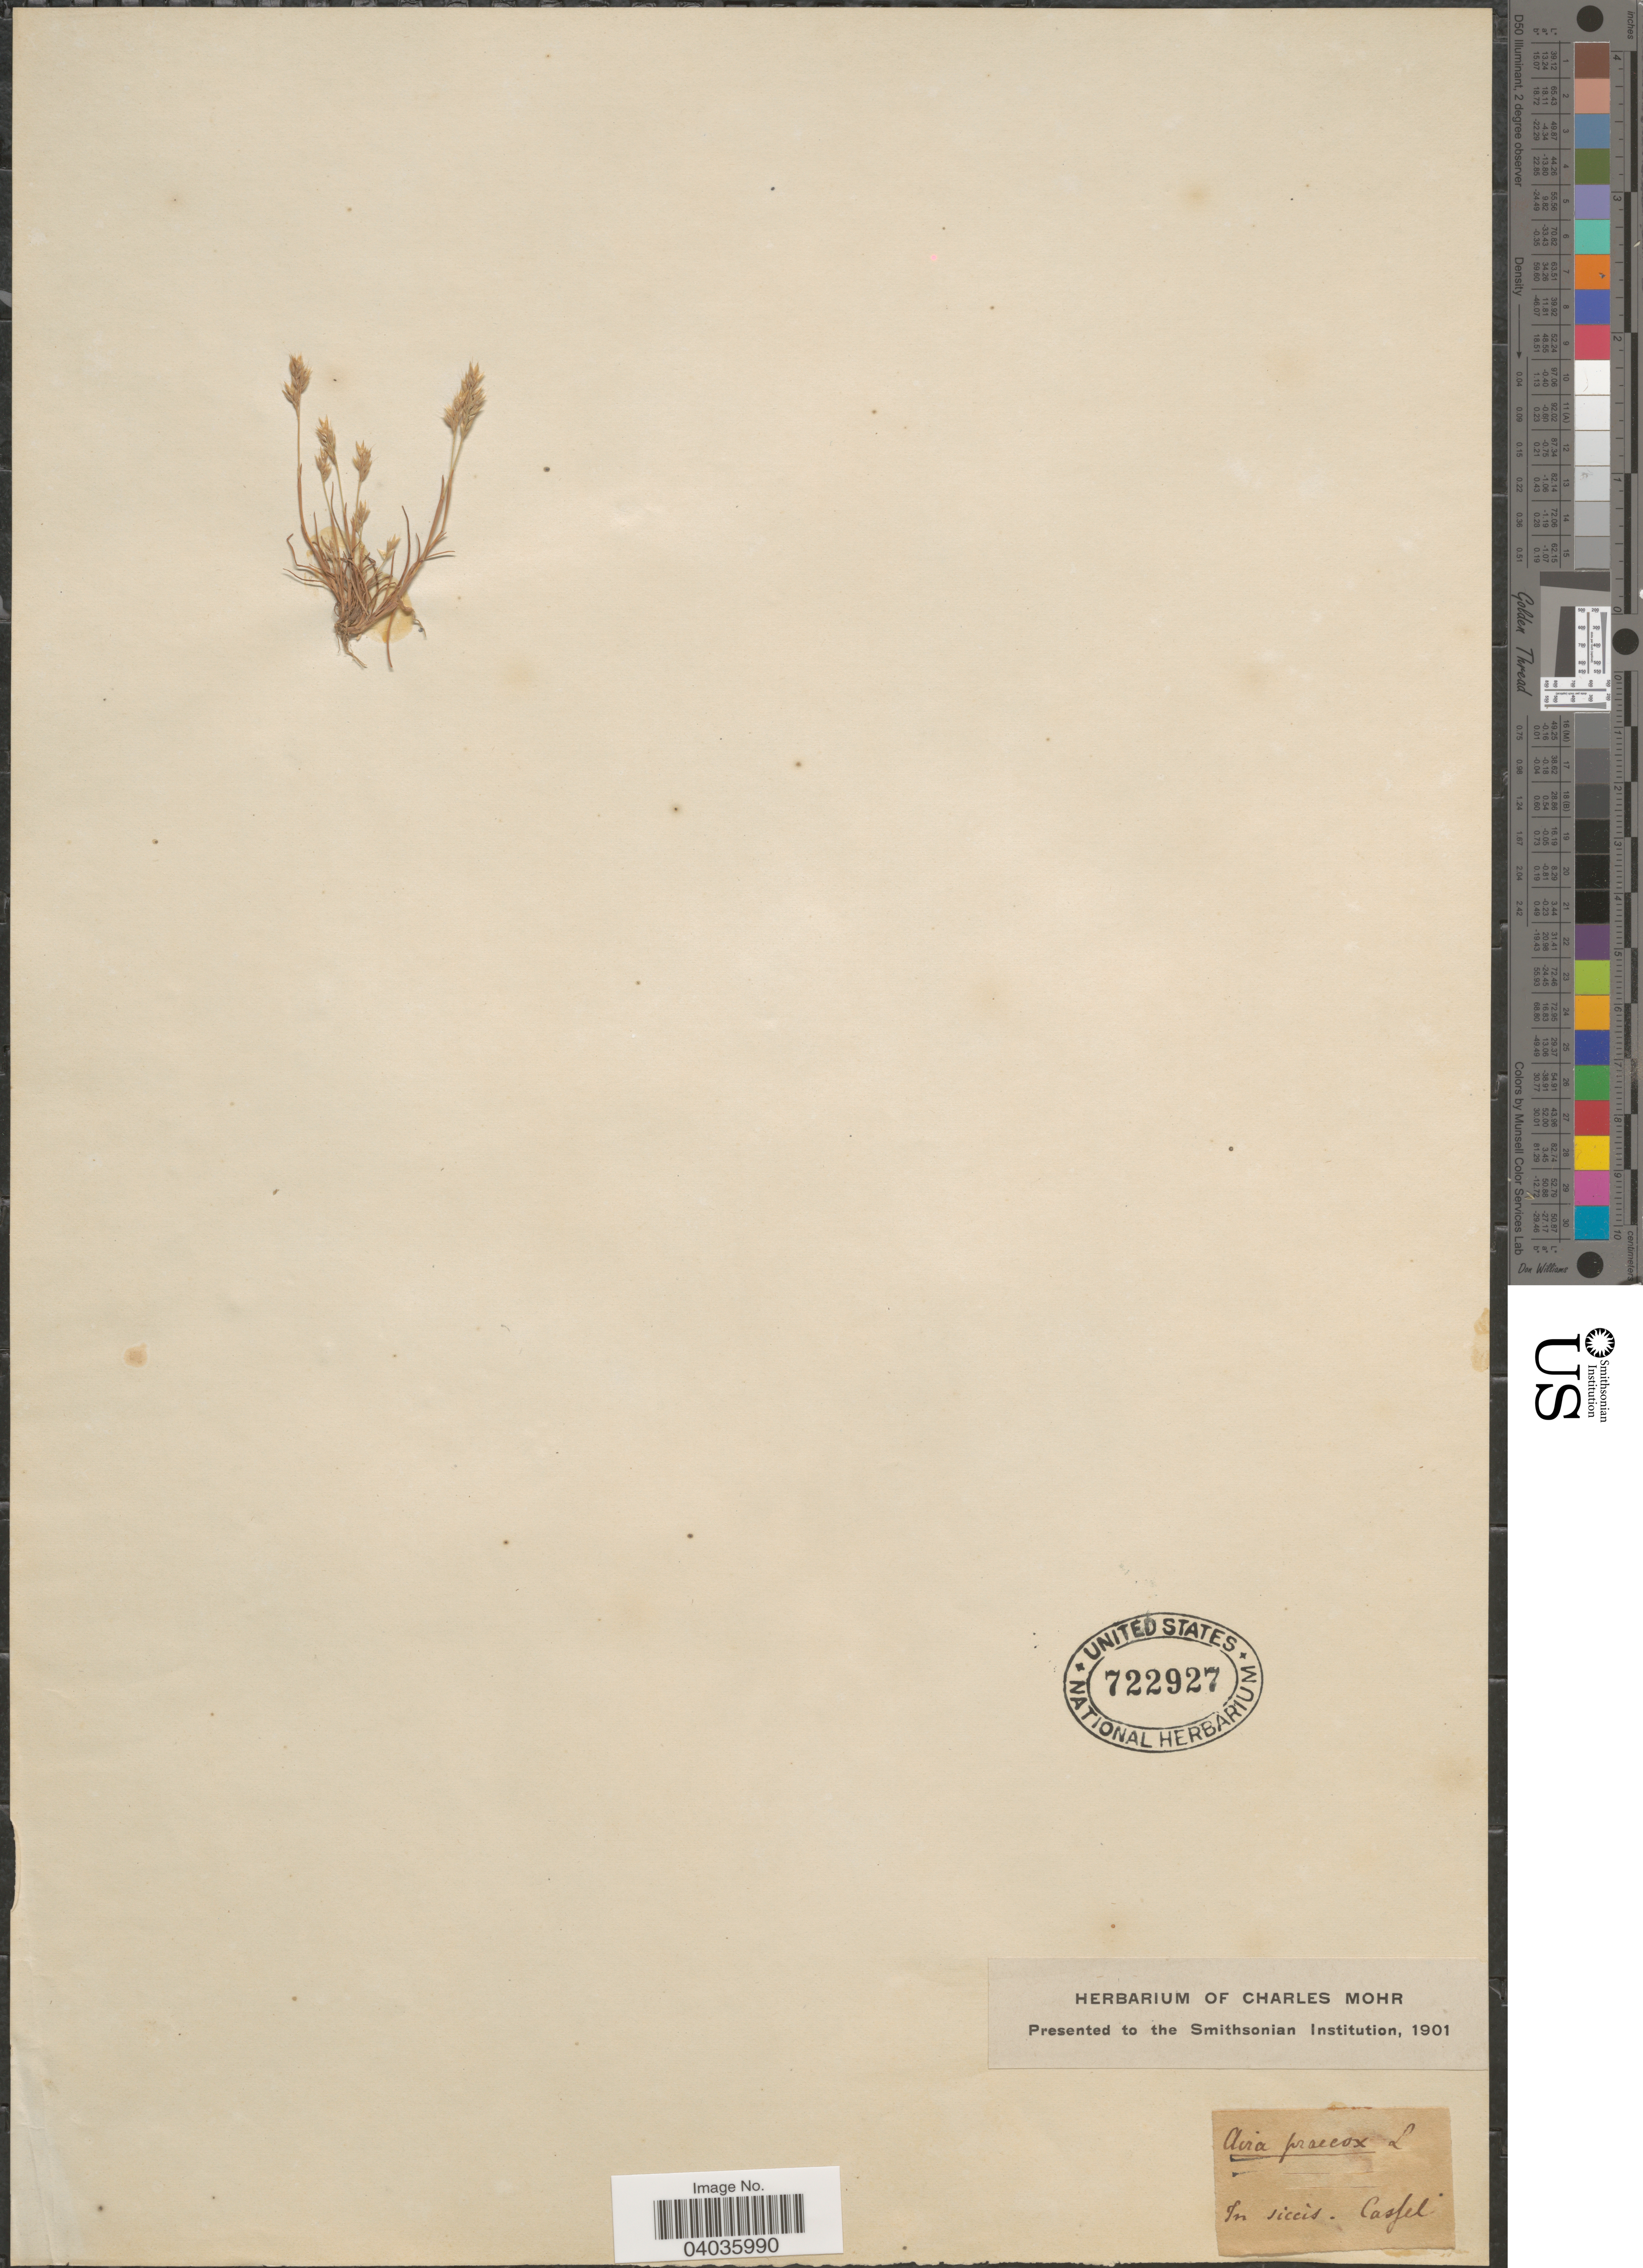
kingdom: Plantae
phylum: Tracheophyta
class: Liliopsida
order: Poales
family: Poaceae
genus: Aira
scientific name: Aira praecox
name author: L.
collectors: ex herb. Charles Mohr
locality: In siccis. Casfel.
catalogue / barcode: US 722927